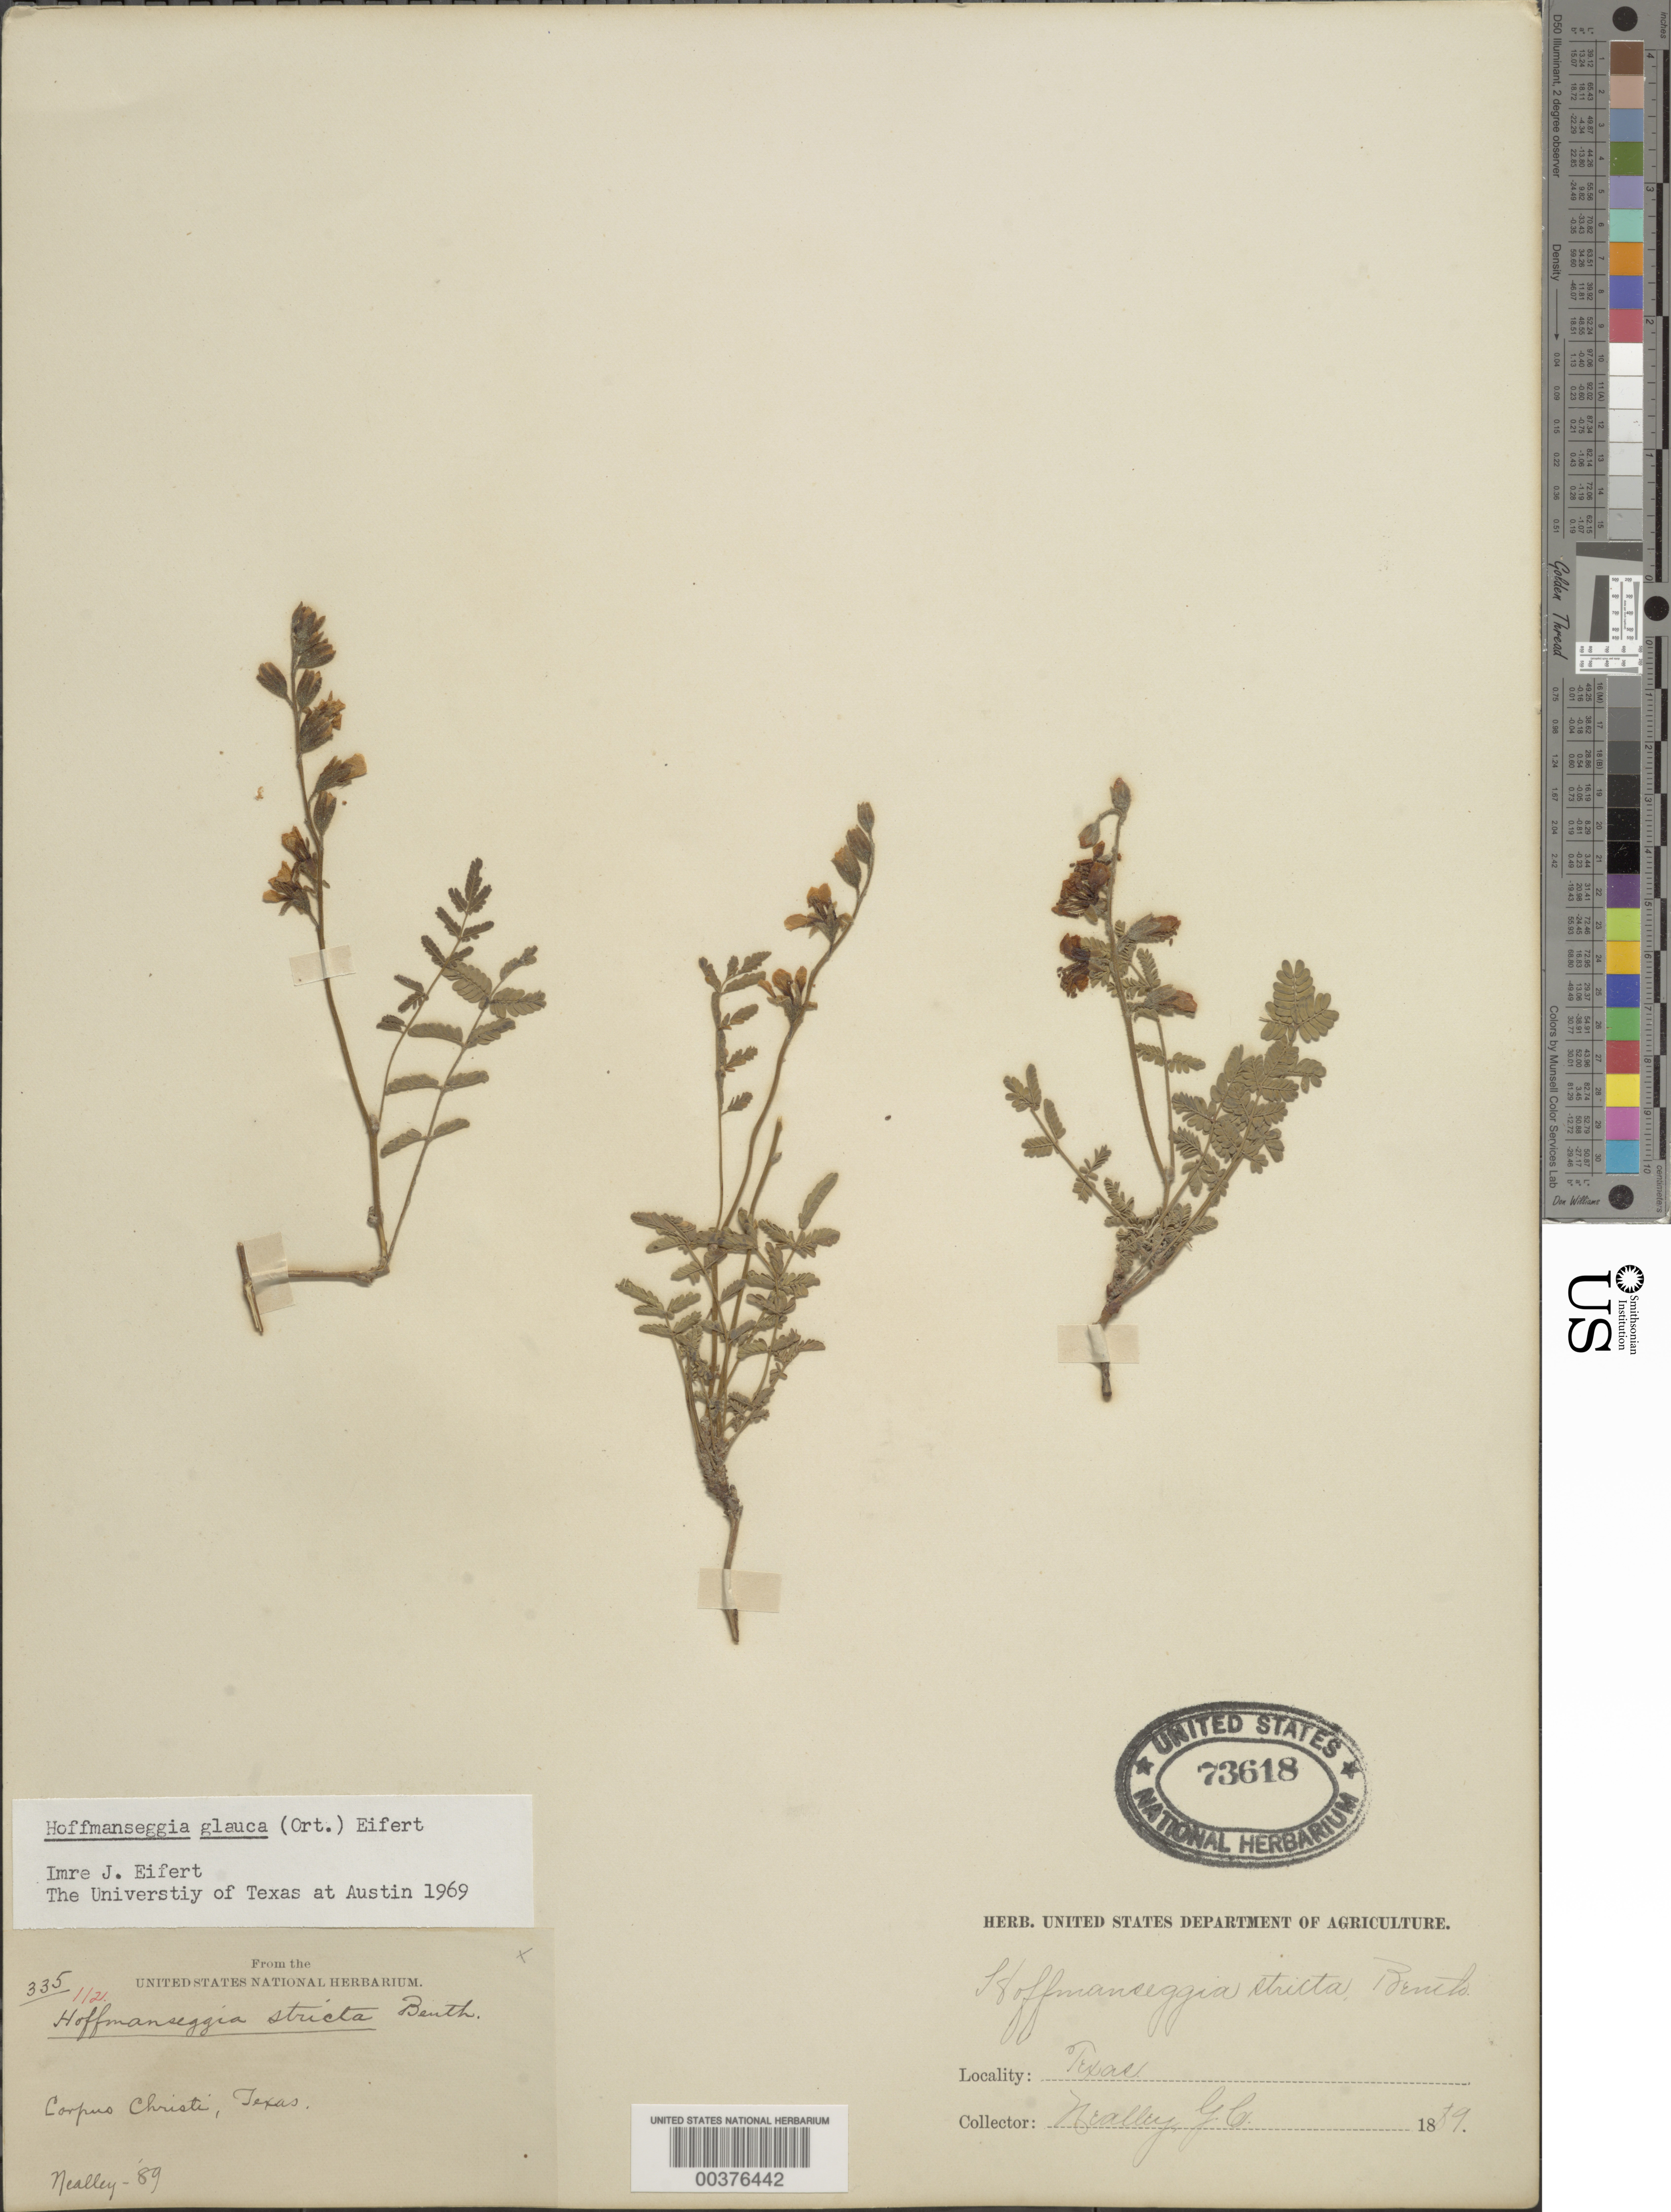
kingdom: Plantae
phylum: Tracheophyta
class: Magnoliopsida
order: Fabales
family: Fabaceae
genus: Hoffmannseggia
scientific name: Hoffmannseggia glauca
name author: (Ortega) Eifert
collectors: G. C. Nealley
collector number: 335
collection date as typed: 1889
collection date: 1889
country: United States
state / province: Texas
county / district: Nueces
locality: Corpus christi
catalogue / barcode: US 73618